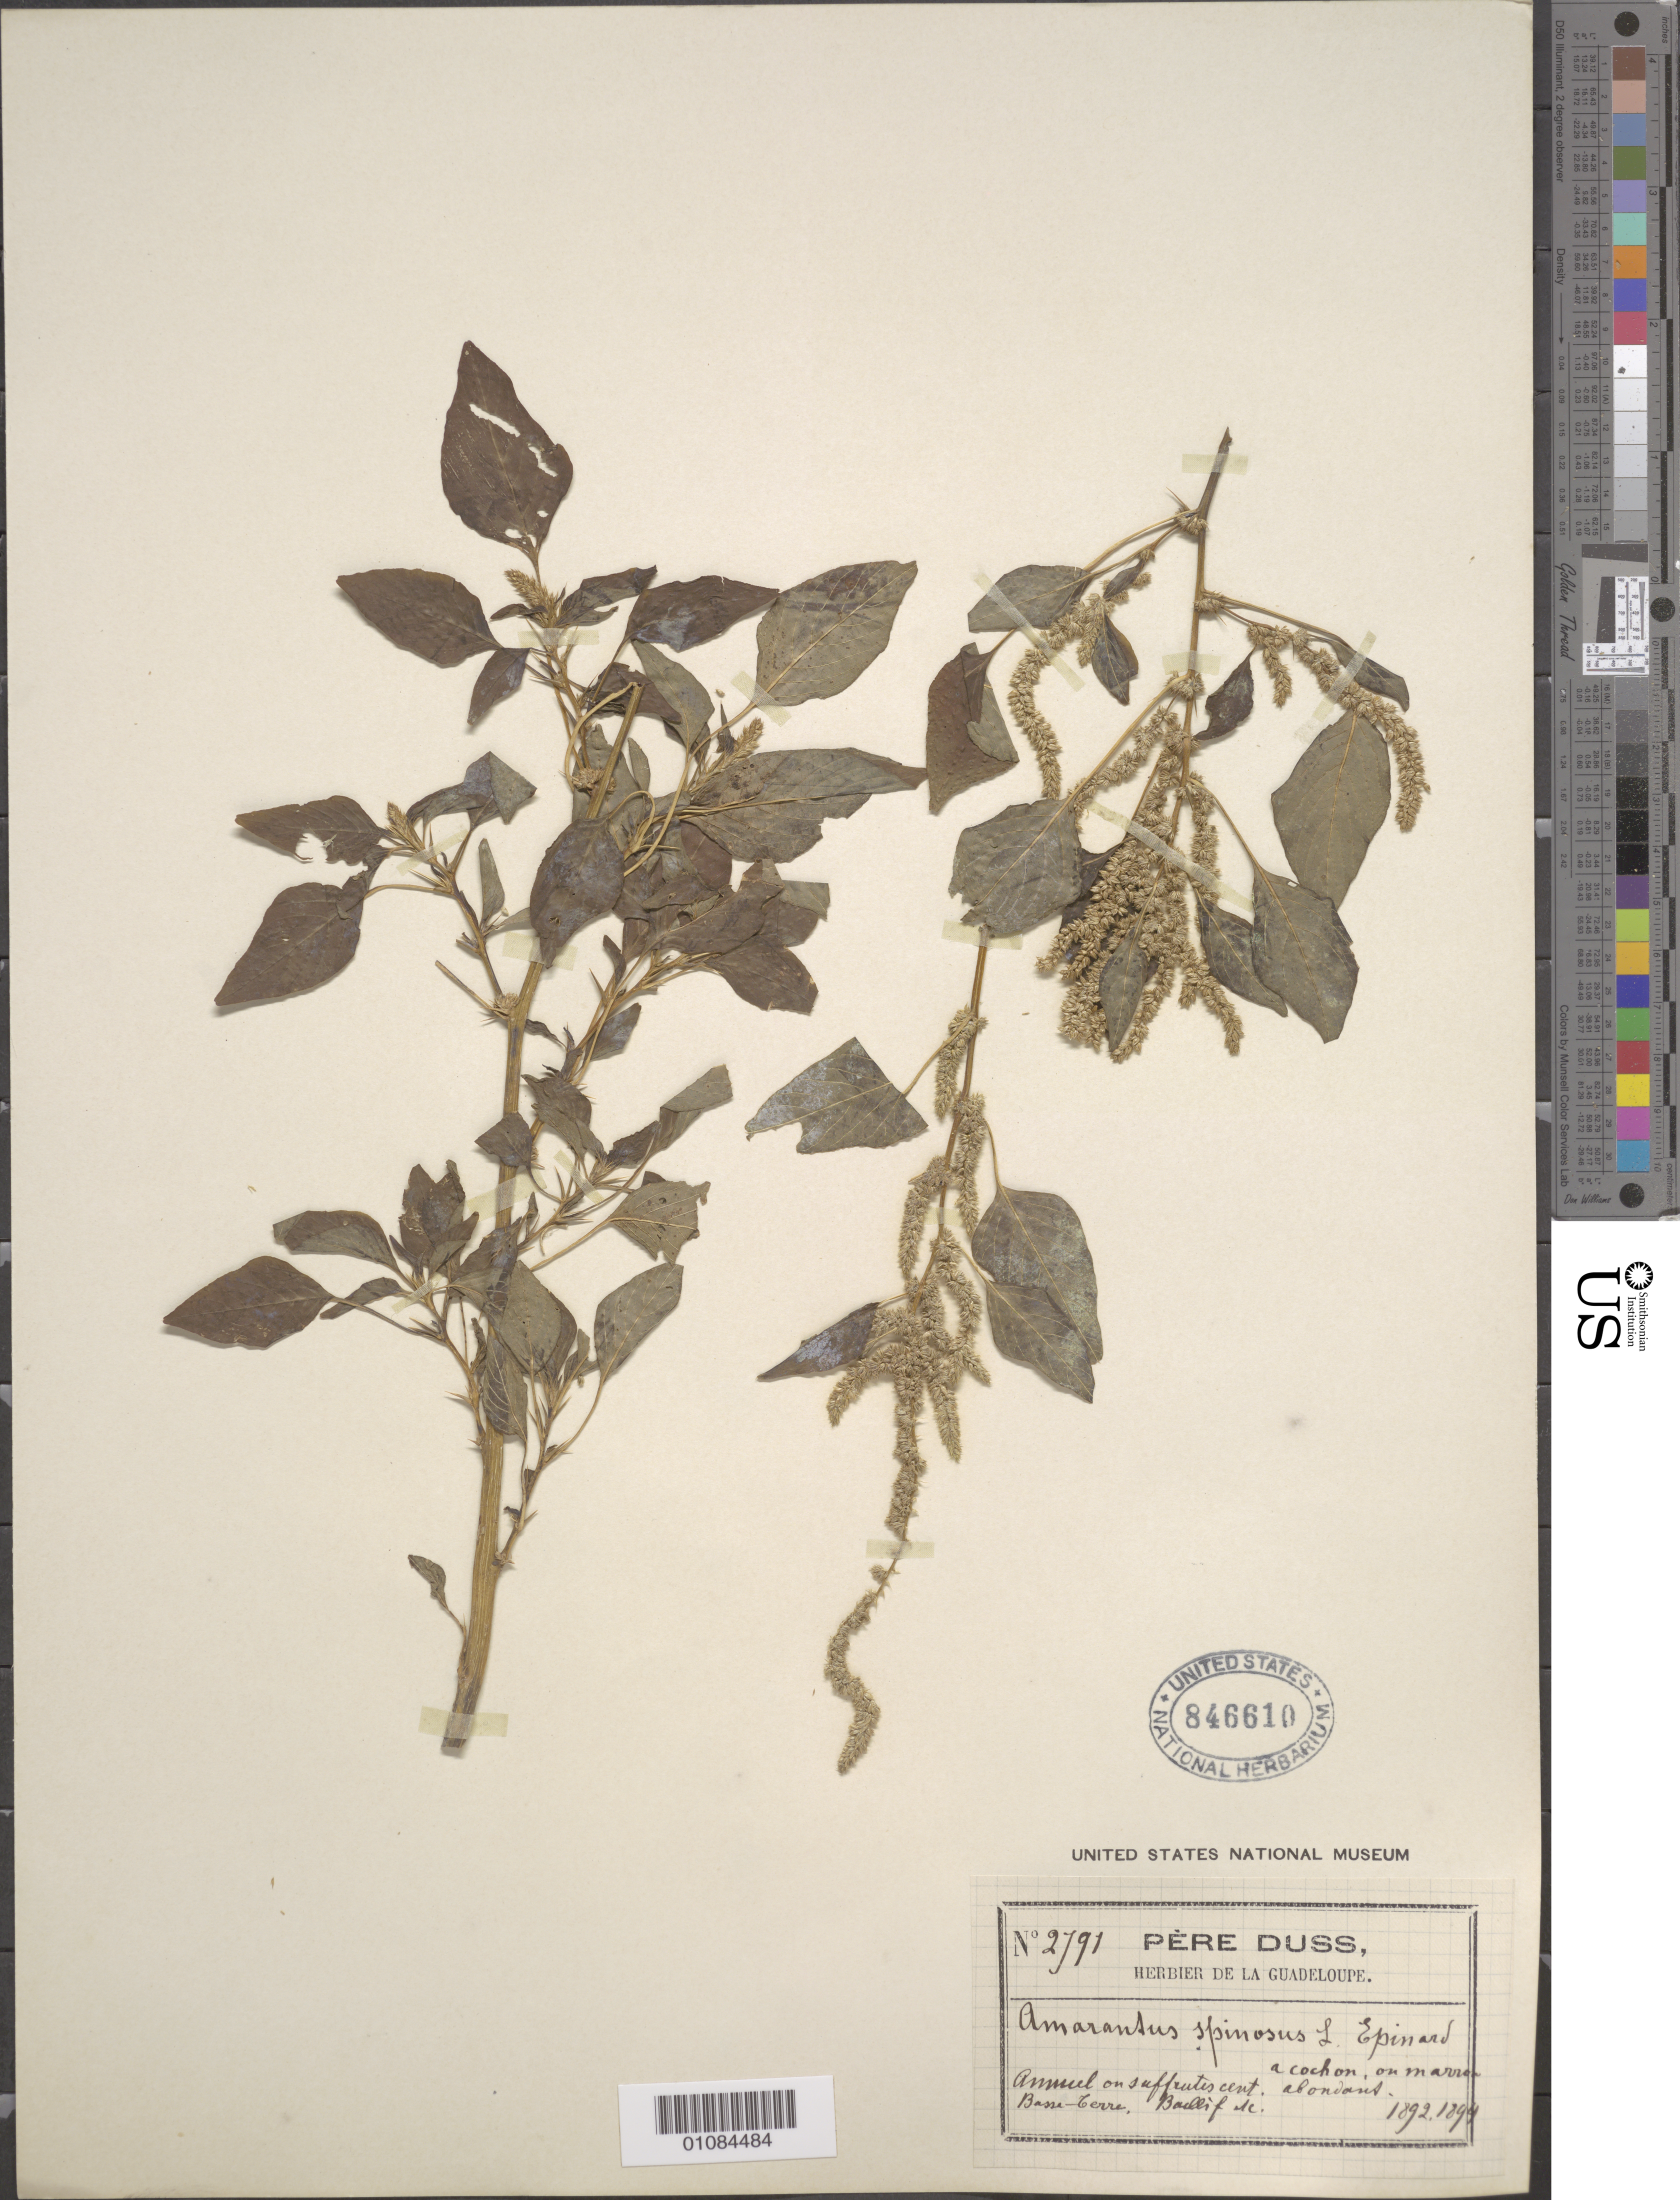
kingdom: Plantae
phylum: Tracheophyta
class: Magnoliopsida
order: Caryophyllales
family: Amaranthaceae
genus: Amaranthus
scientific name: Amaranthus spinosus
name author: L.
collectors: Père Duss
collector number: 2791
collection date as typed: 1892 and -- --- 1894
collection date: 1892 or 1894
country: Guadeloupe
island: Basse Terre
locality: Basse-Terre. Baillif.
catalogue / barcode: US 846610